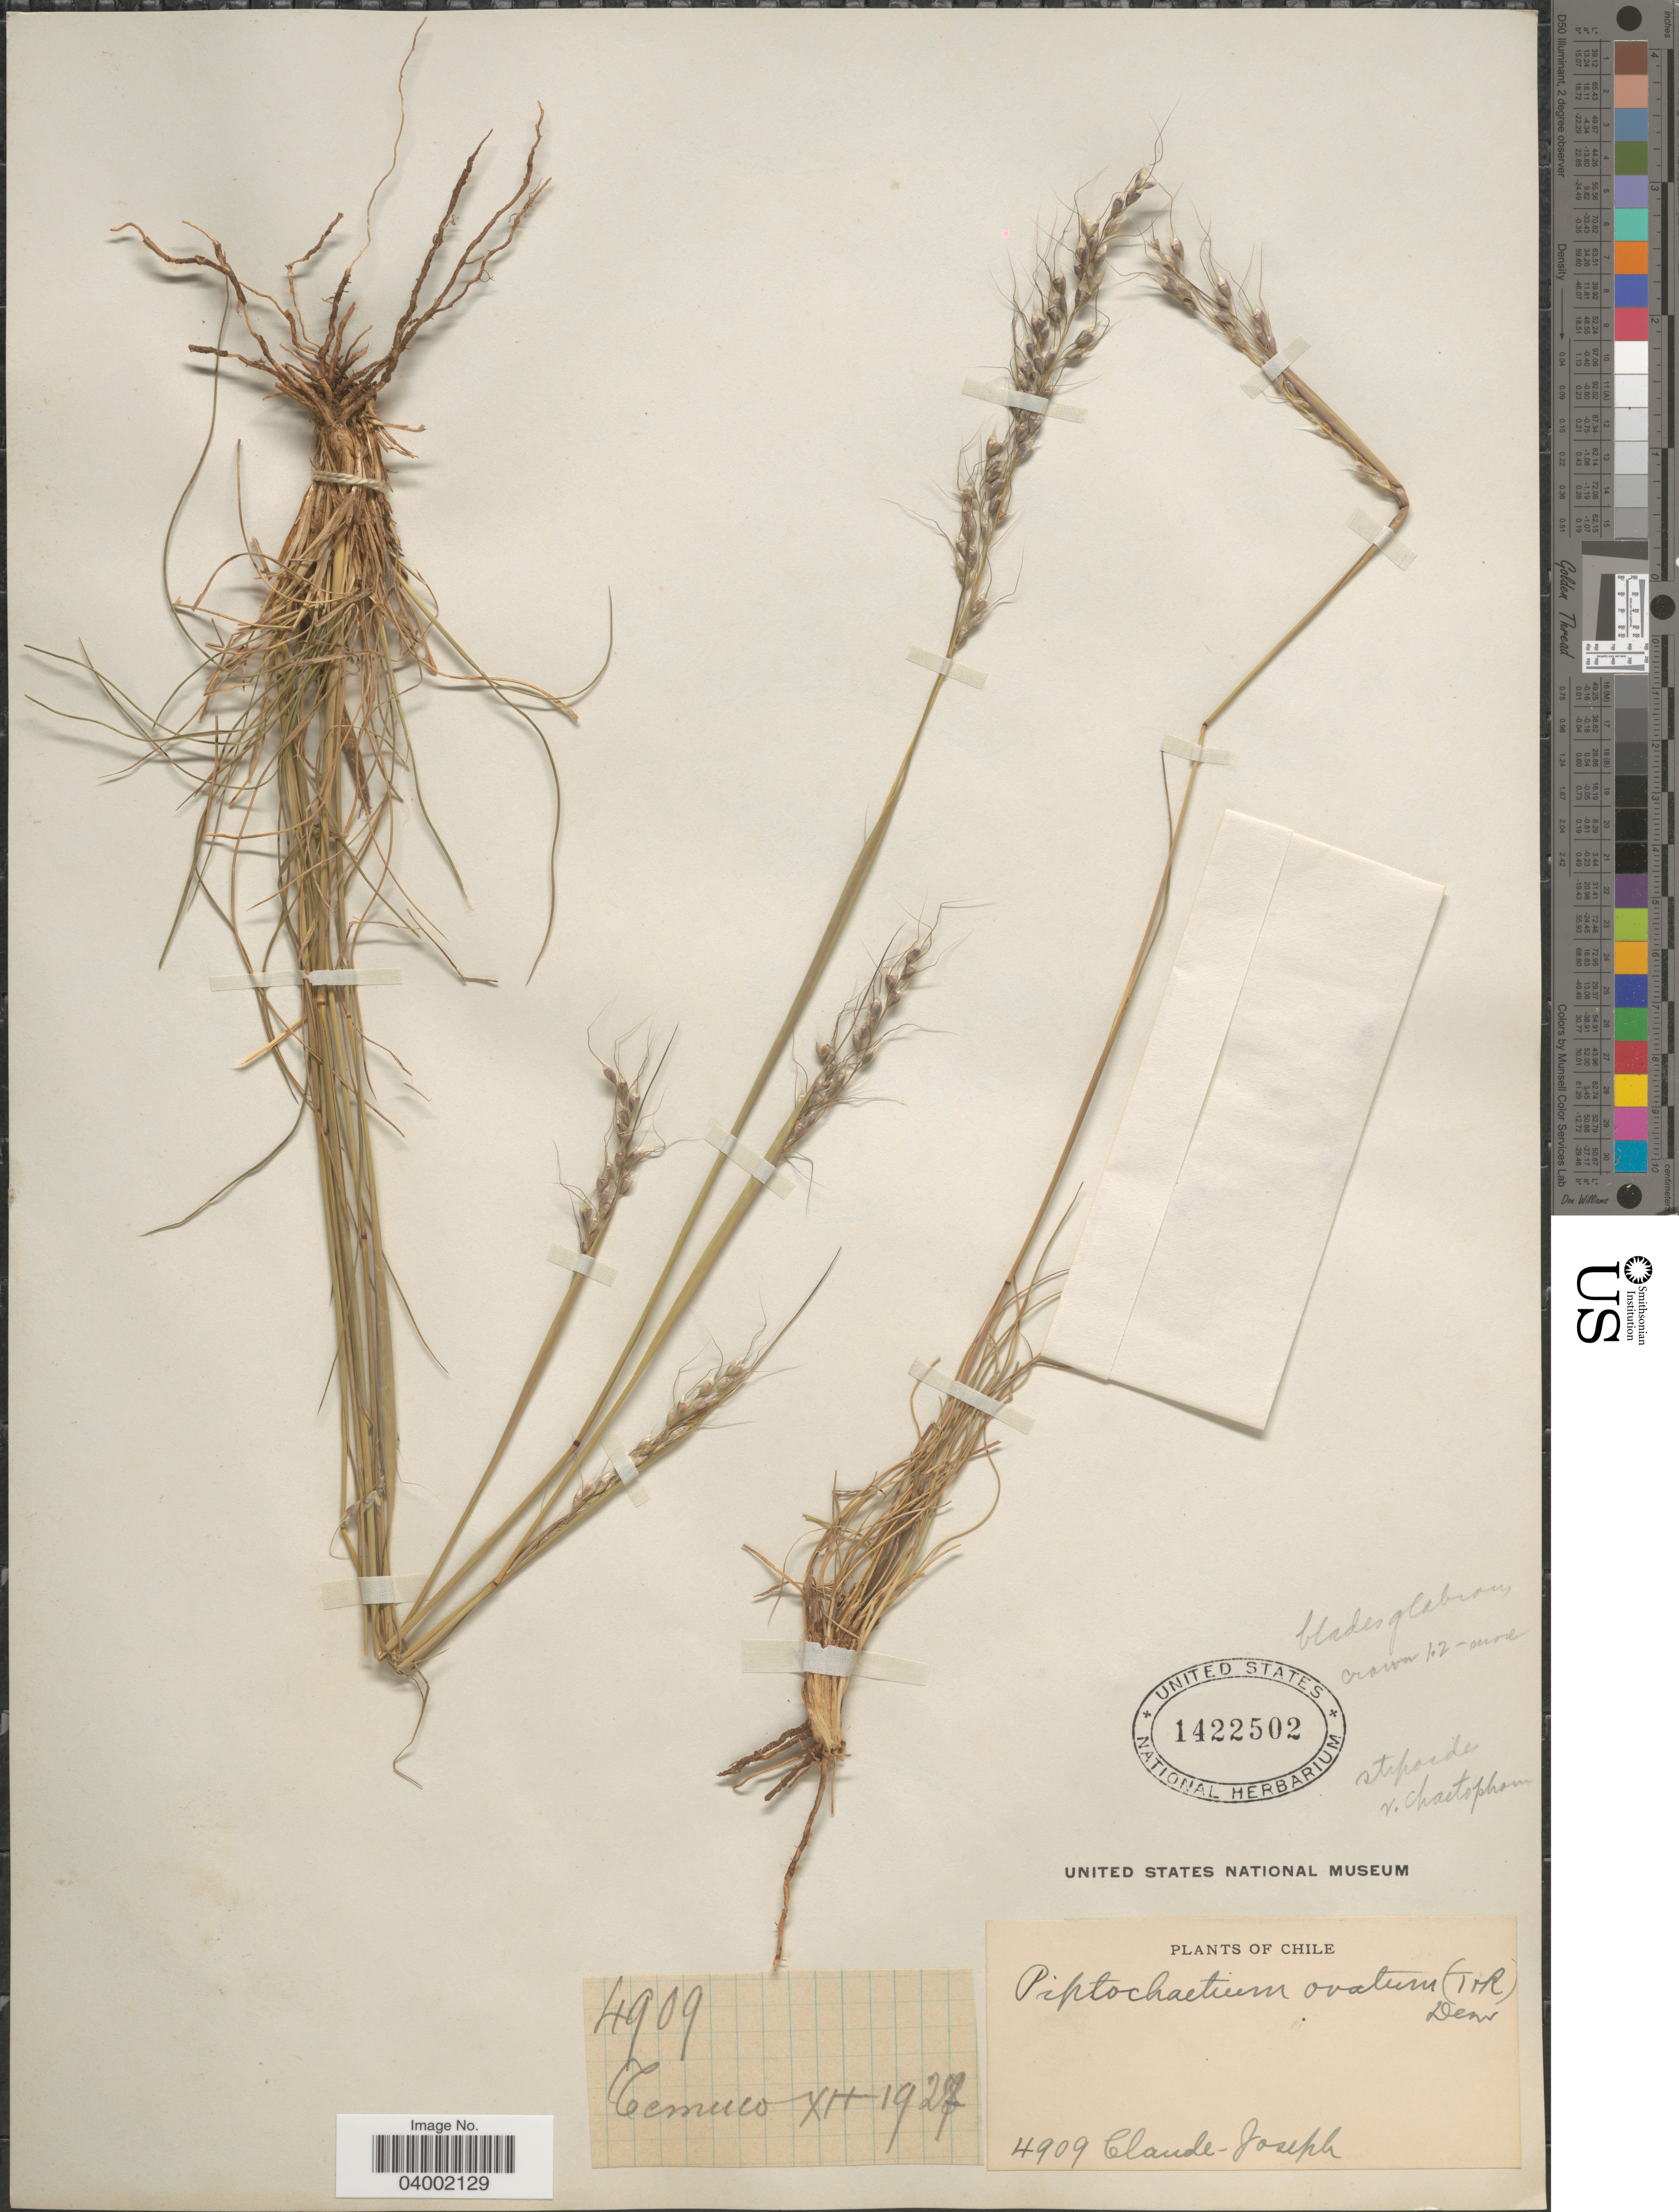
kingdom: Plantae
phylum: Tracheophyta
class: Liliopsida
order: Poales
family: Poaceae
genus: Piptochaetium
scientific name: Piptochaetium stipoides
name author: (Trin. & Rupr.) Hack. & Arechav.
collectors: Bro. Claude-Joseph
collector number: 4909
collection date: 1927-12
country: Chile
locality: Temuco.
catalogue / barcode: US 1422502